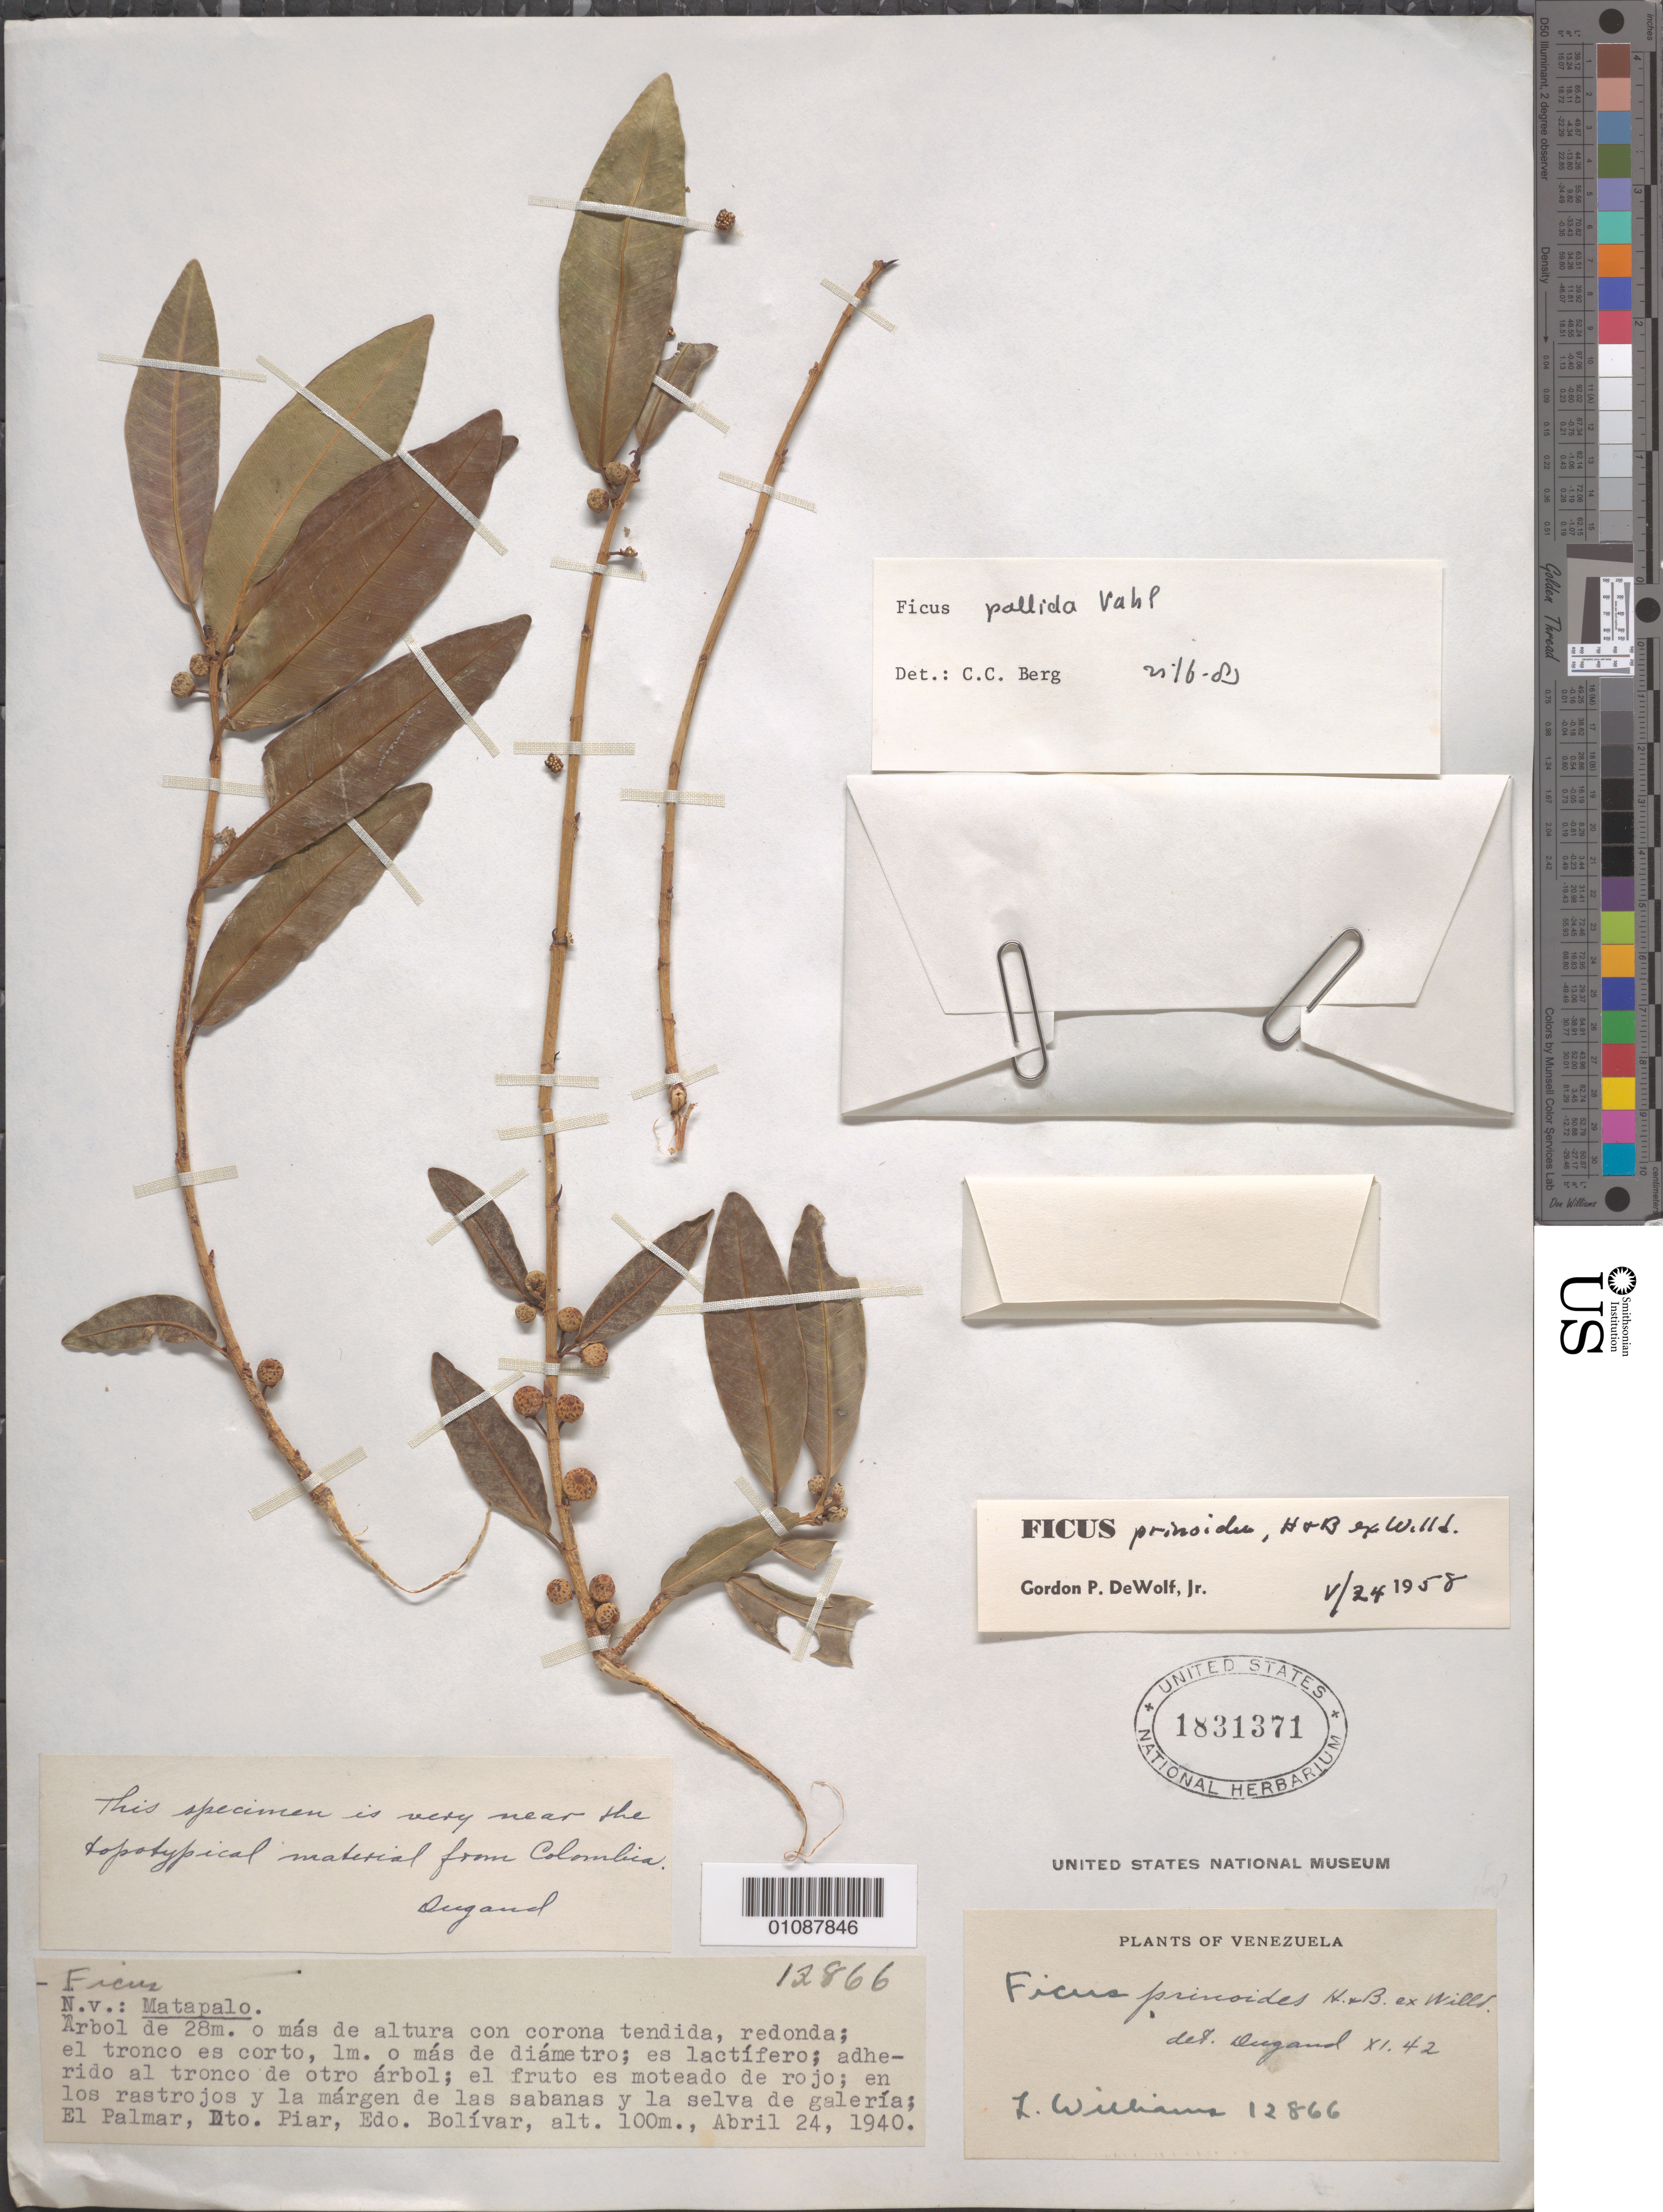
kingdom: Plantae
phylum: Tracheophyta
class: Magnoliopsida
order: Rosales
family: Moraceae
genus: Ficus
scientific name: Ficus pallida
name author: Vahl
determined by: Berg, C. C.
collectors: Ll. Williams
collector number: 12866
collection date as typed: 24-Apr-40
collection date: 1940-04-24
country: Venezuela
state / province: Bolívar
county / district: Piar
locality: El Palmar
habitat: Rastrojos y la margen de las sabanas y la selva de galeria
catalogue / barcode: US 1831371